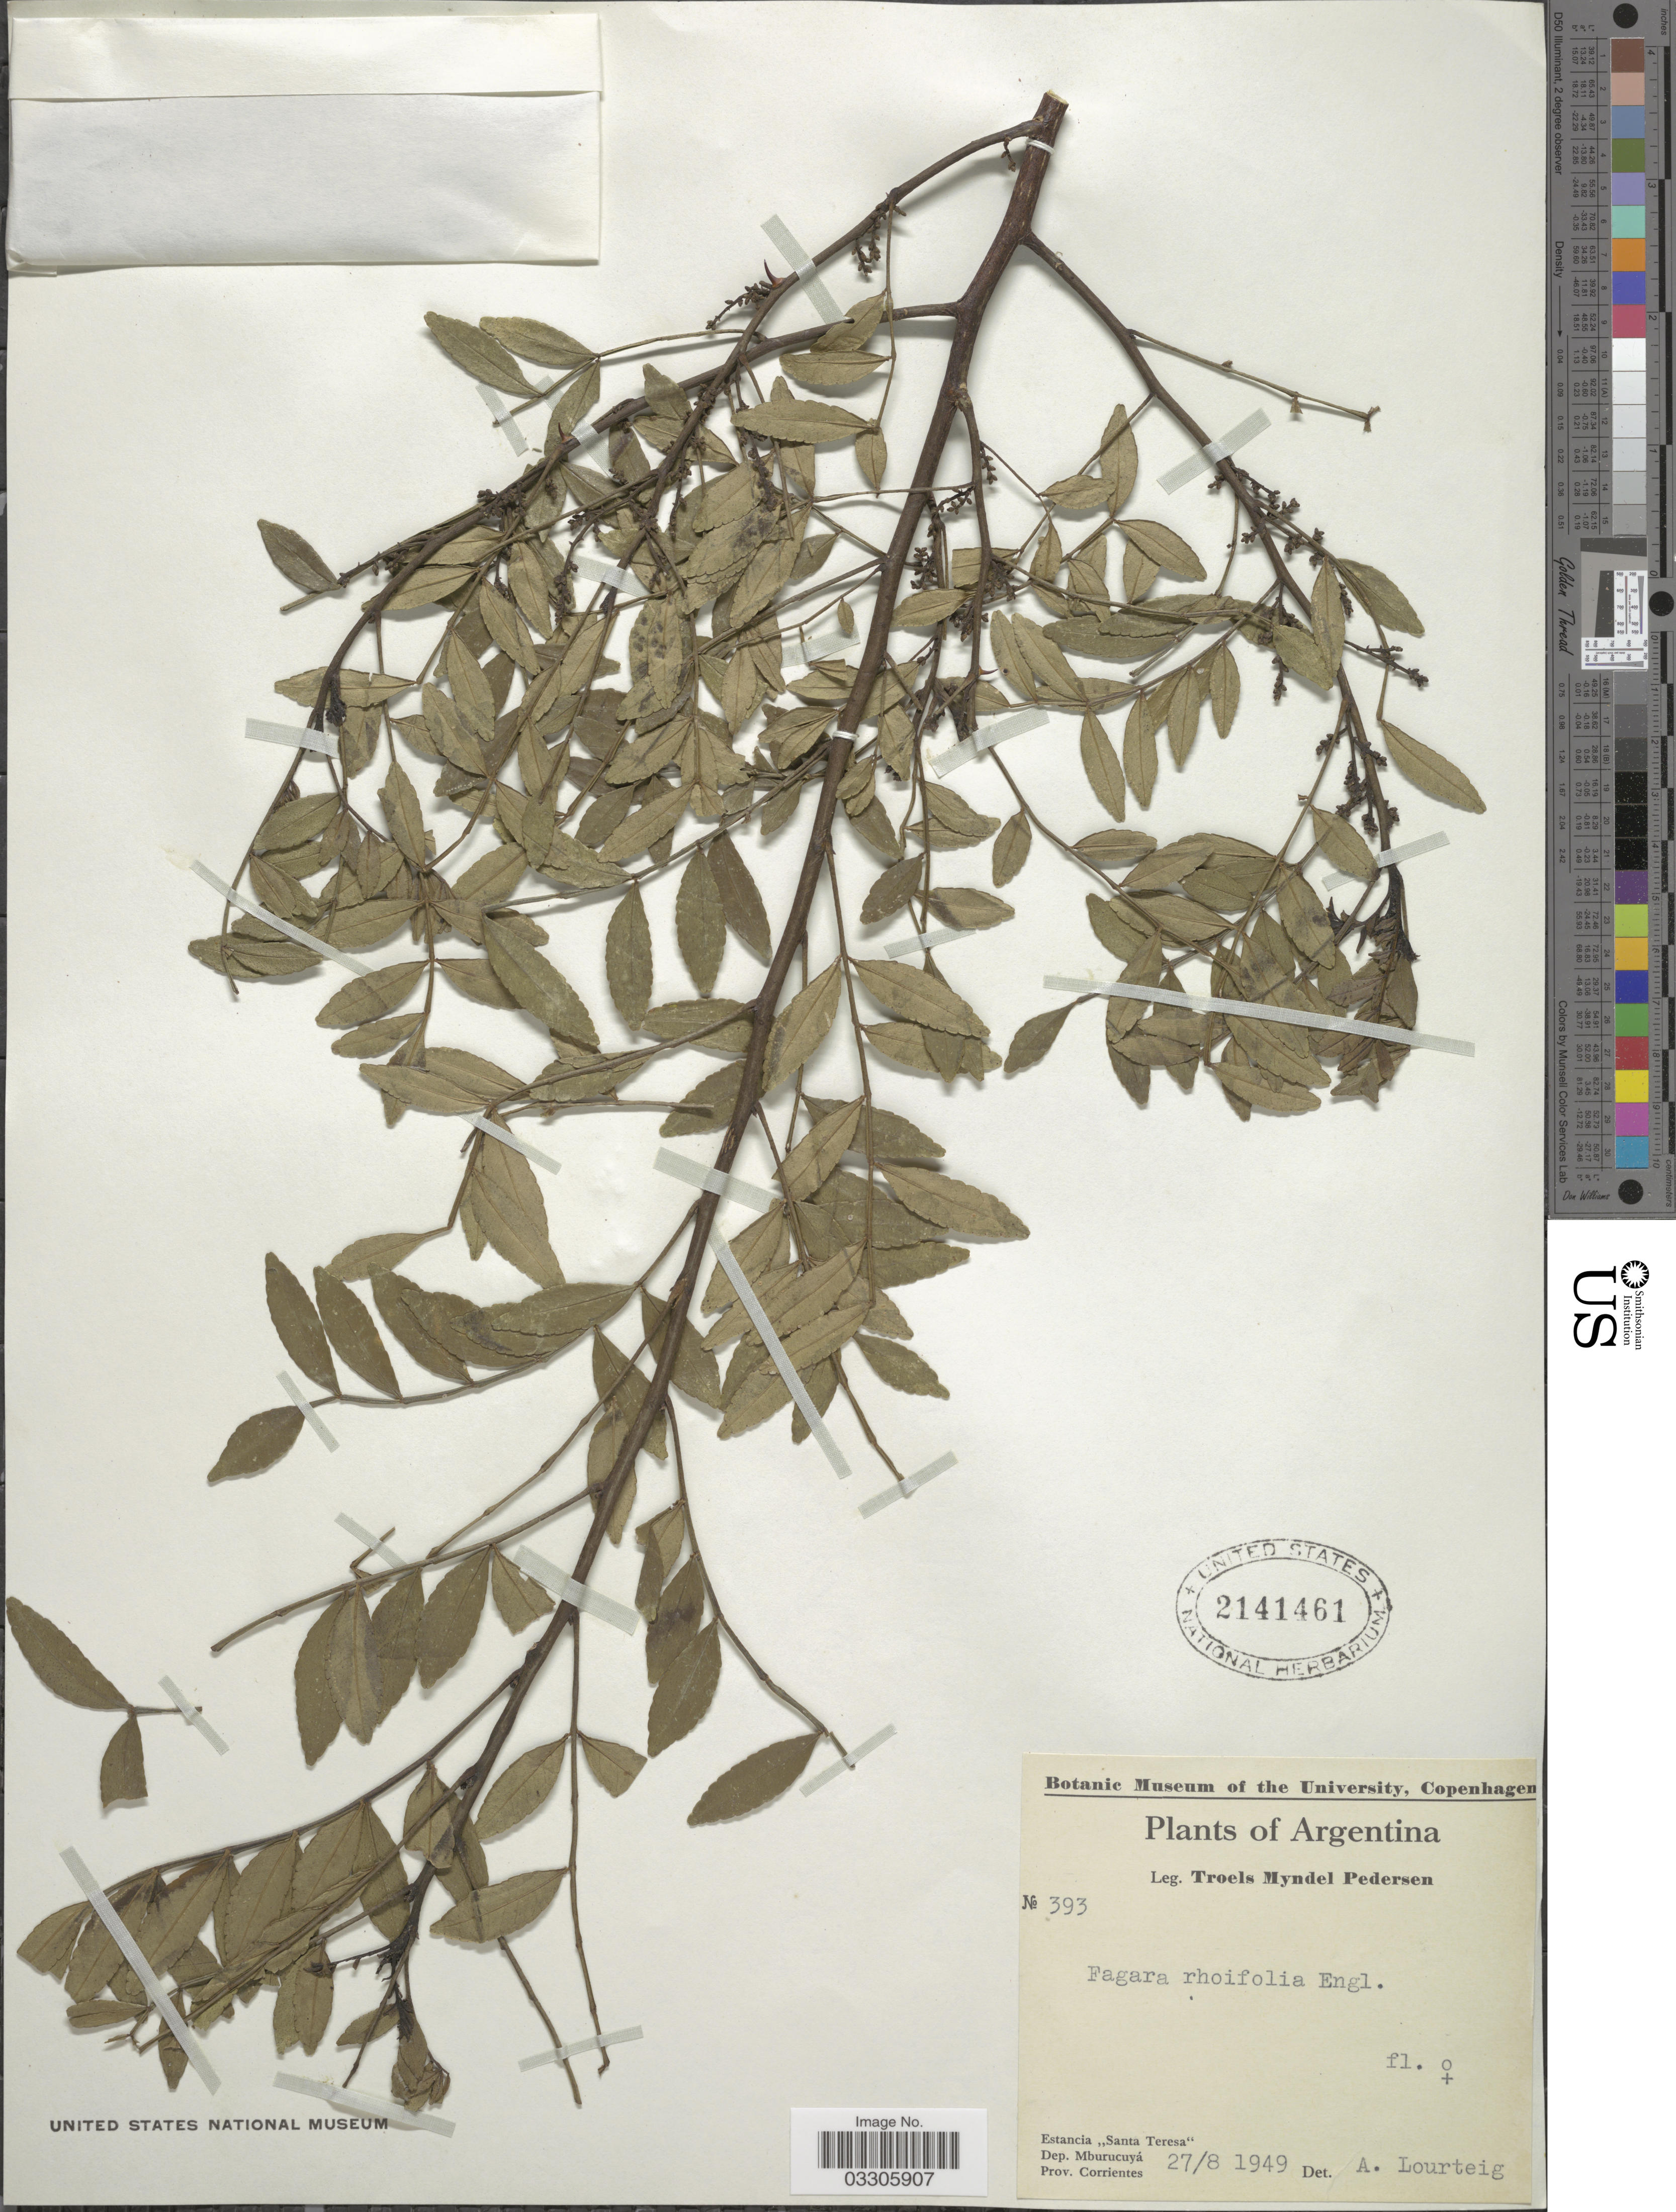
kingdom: Plantae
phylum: Tracheophyta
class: Magnoliopsida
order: Sapindales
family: Rutaceae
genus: Zanthoxylum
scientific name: Zanthoxylum fagara subsp. culantrilo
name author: (Kunth) Reynel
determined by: Londoño-Echeverri, Y.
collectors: T. Pederson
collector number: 393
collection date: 1949-08-27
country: Argentina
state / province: Corrientes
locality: Estancia "Santa Teresa", Dep. Mburucuyá.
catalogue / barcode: US 2141461